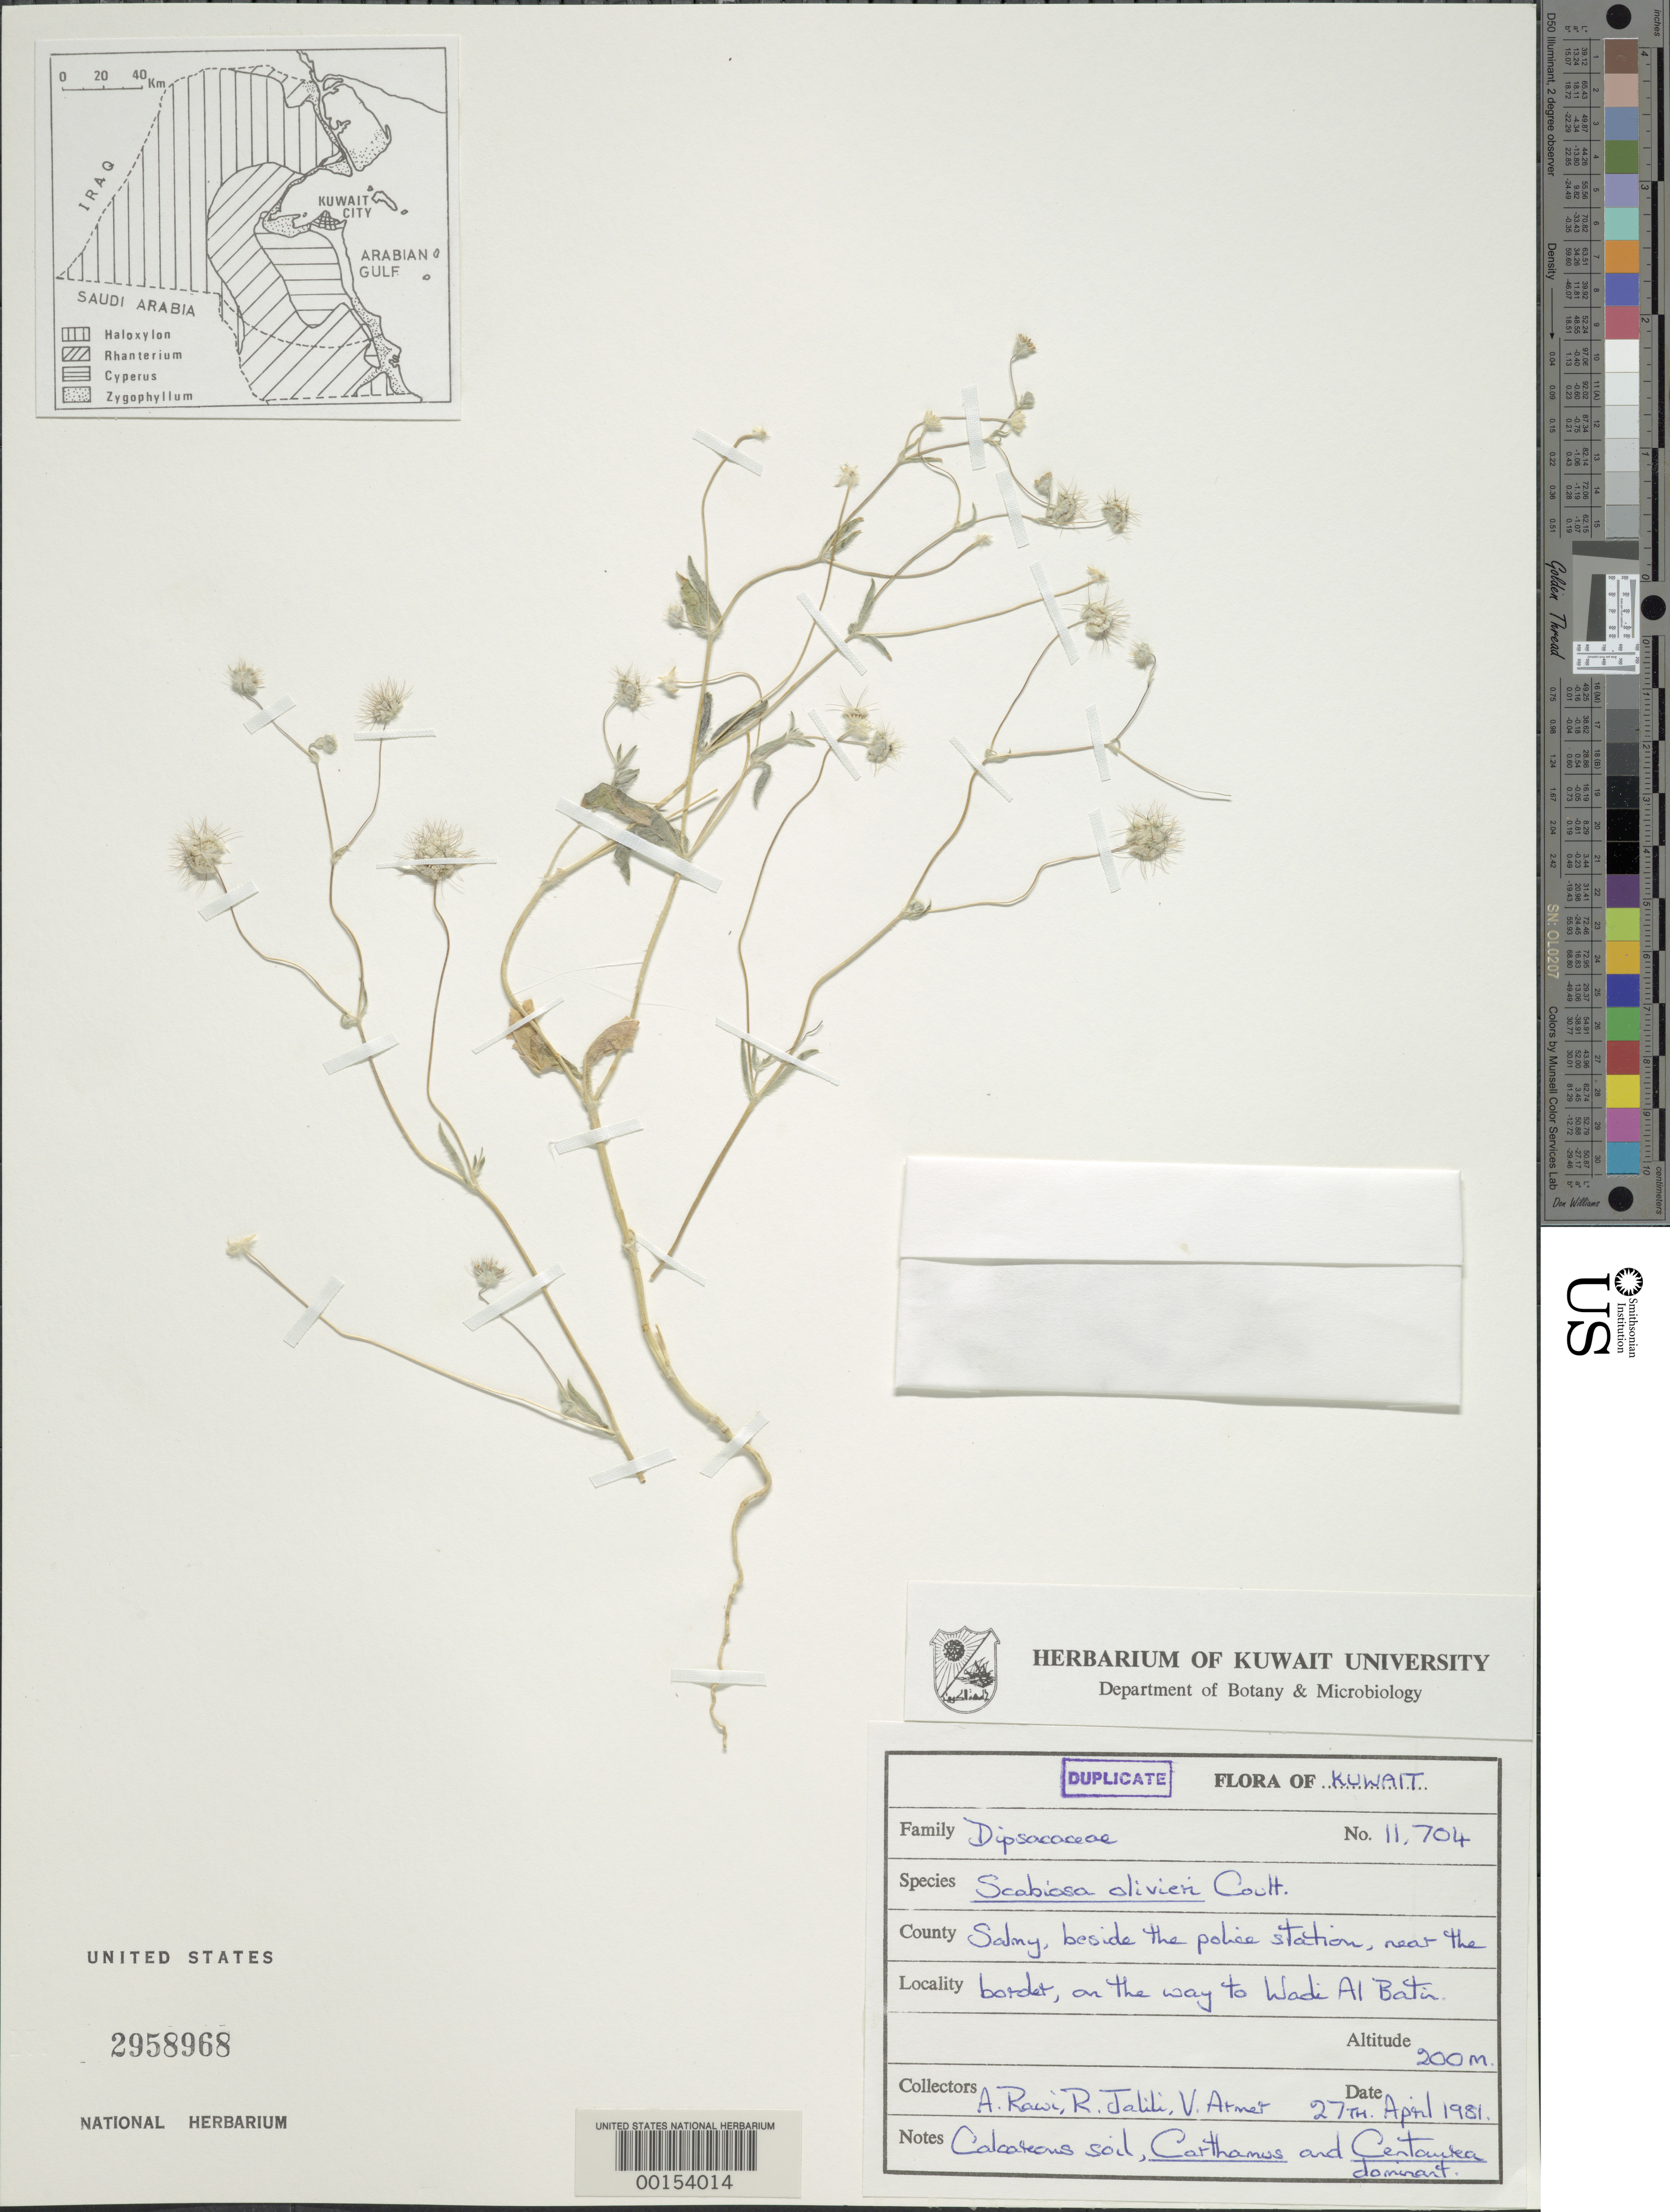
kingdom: Plantae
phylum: Tracheophyta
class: Magnoliopsida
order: Dipsacales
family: Caprifoliaceae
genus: Scabiosa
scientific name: Scabiosa olivieri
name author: Coult.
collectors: A. Rawi, R. Jalili & V. Armet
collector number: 11704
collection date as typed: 27 Apr 1981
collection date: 1981-04-27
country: Kuwait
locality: Near Wadi Al Batir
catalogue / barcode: US 2958968